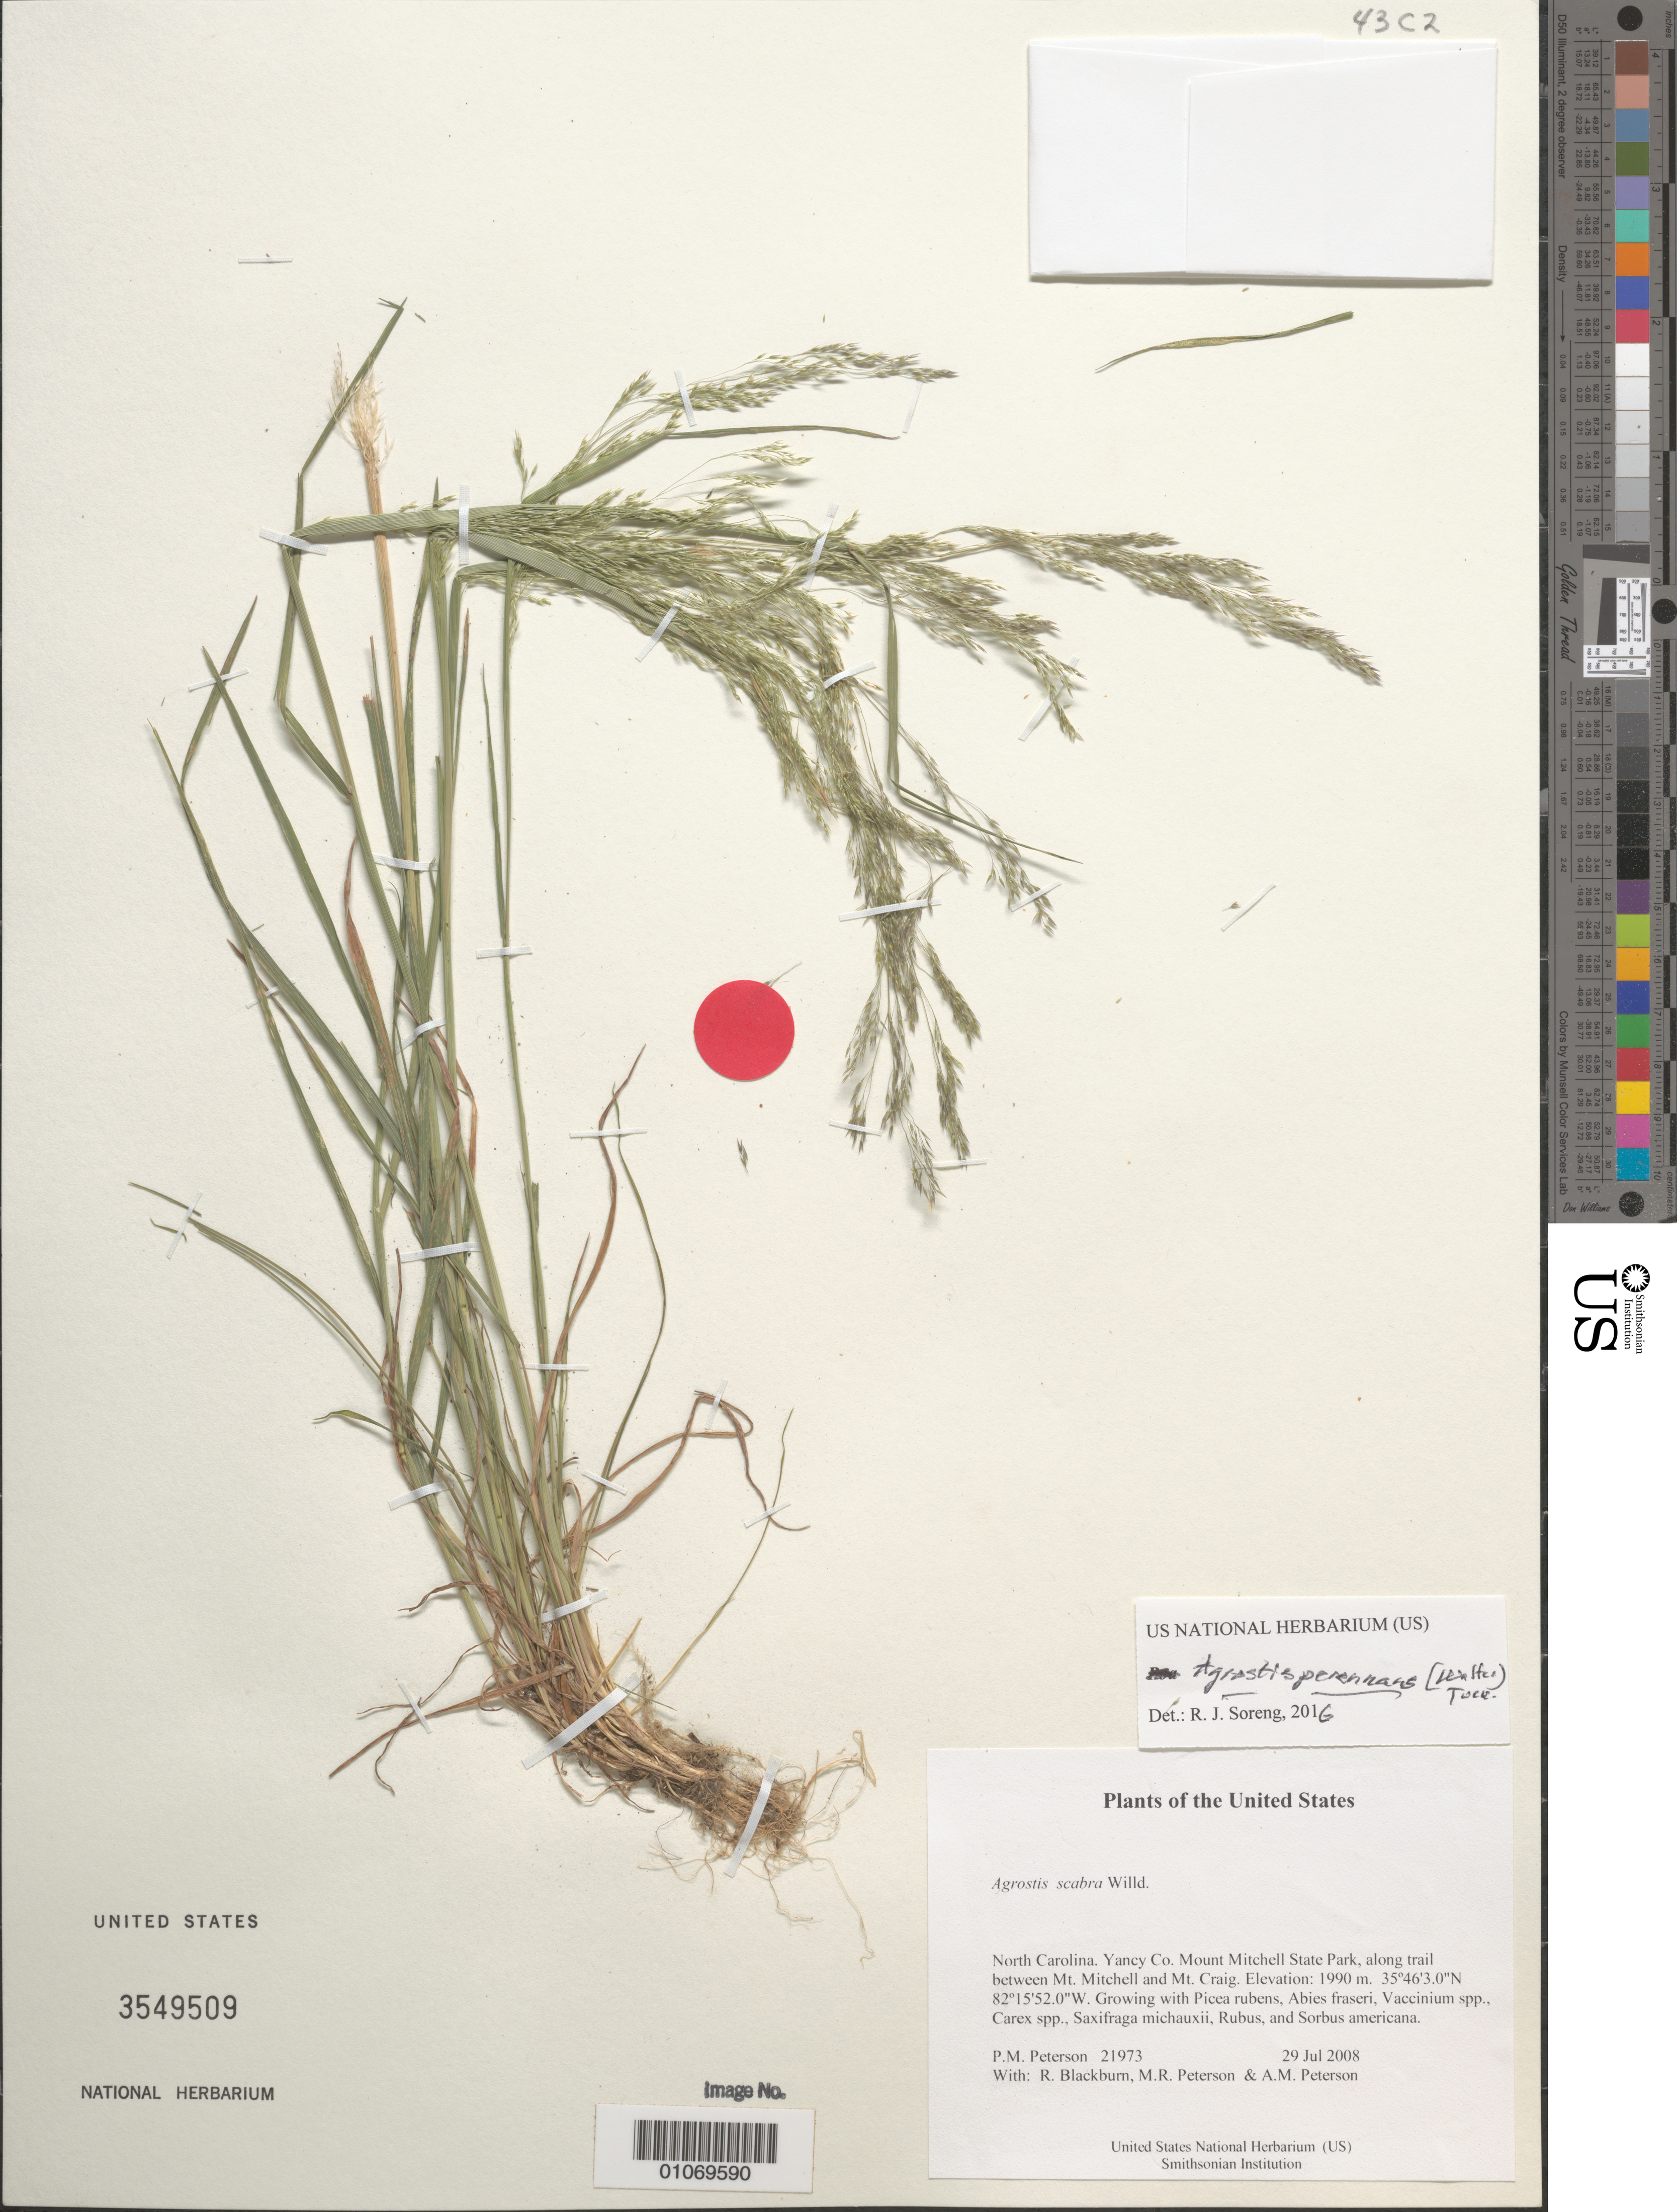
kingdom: Plantae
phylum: Tracheophyta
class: Liliopsida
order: Poales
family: Poaceae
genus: Agrostis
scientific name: Agrostis perennans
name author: (Walter) Tuck.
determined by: Soreng, Robert J., Research Associate (BOT), Smithsonian Institution - National Museum of Natural History (UNITED STATES)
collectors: P. M. Peterson, R. Blackburn, M. Peterson & A. M. Peterson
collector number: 21973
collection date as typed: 29 Jul 2008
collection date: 2008-07-29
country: United States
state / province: North Carolina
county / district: Yancy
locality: Mount Mitchell State Park, along trail between Mt. Mitchell and Mt. Craig.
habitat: Growing with Picea rubens, Abies fraseri, Vaccinium spp., Carex spp., Saxifraga michauxii, Rubus, and Sorbus americana.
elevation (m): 1990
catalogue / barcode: US 3549509